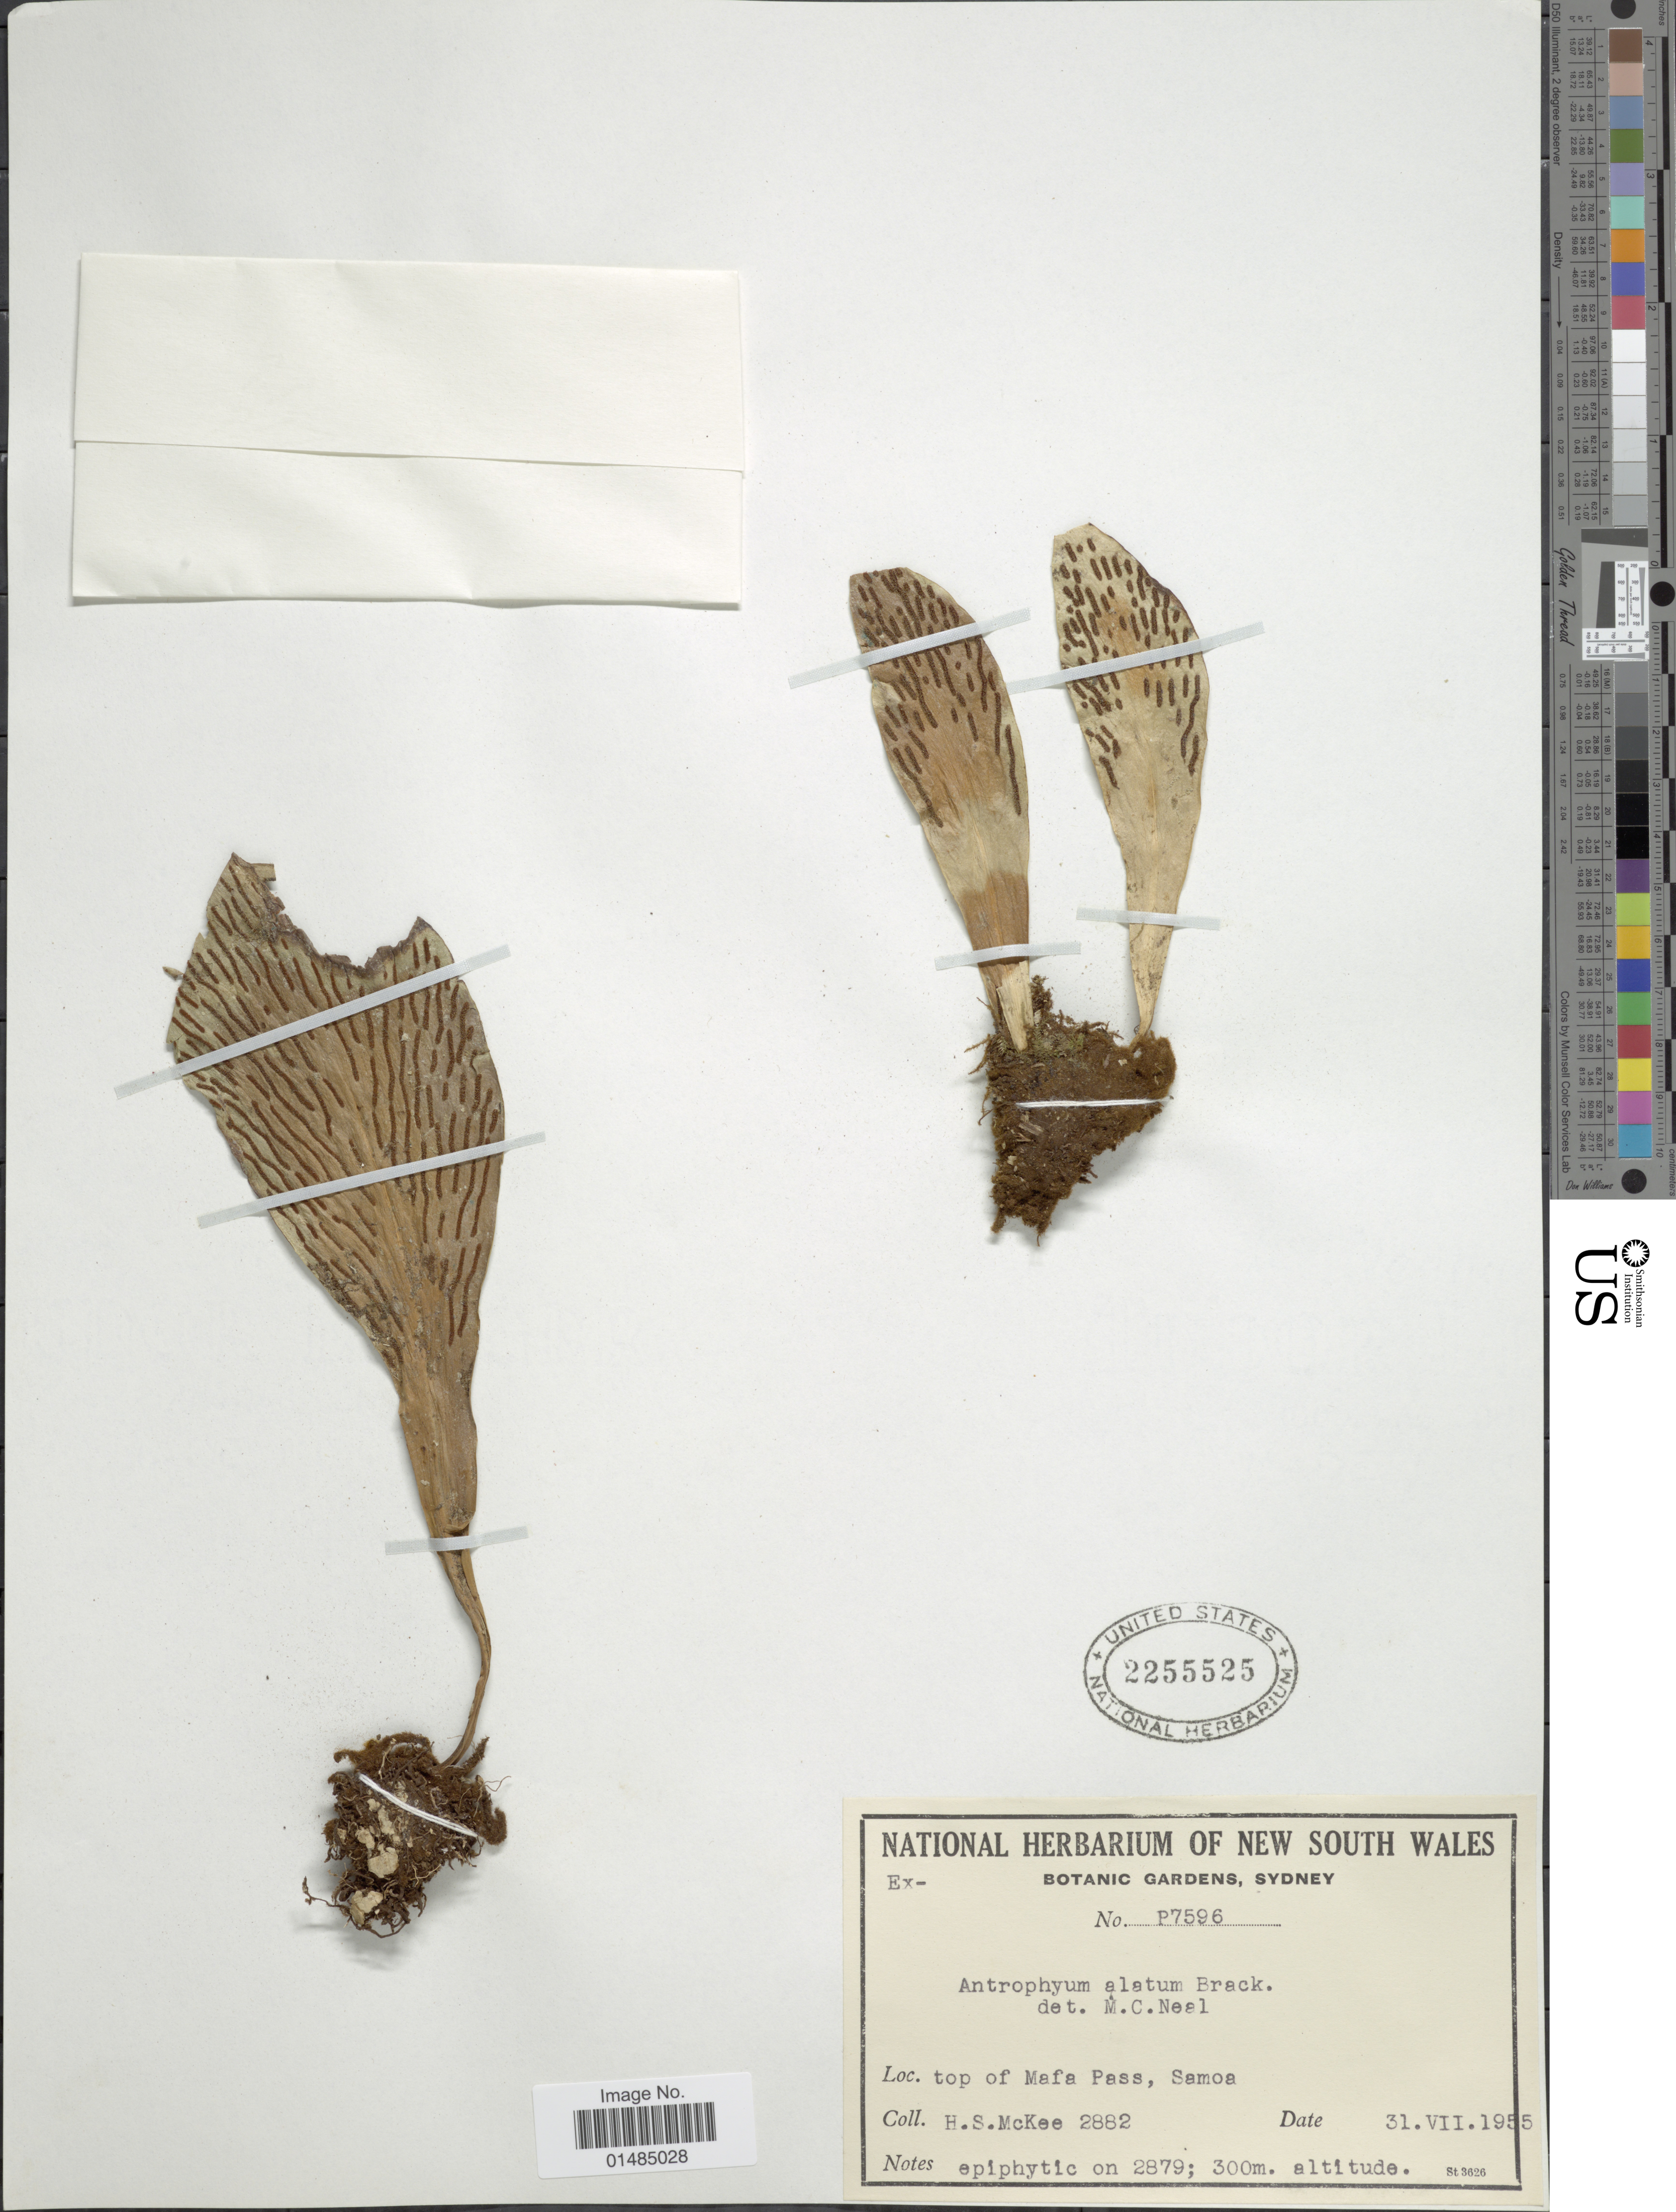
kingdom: Plantae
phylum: Tracheophyta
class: Polypodiopsida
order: Polypodiales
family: Pteridaceae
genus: Antrophyum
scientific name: Antrophyum alatum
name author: Brack. in Wilkes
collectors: H. S. McKee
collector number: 2882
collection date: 1955-07-31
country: Samoa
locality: Top of Mafa Pass, Samoa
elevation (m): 300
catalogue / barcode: US 2255525